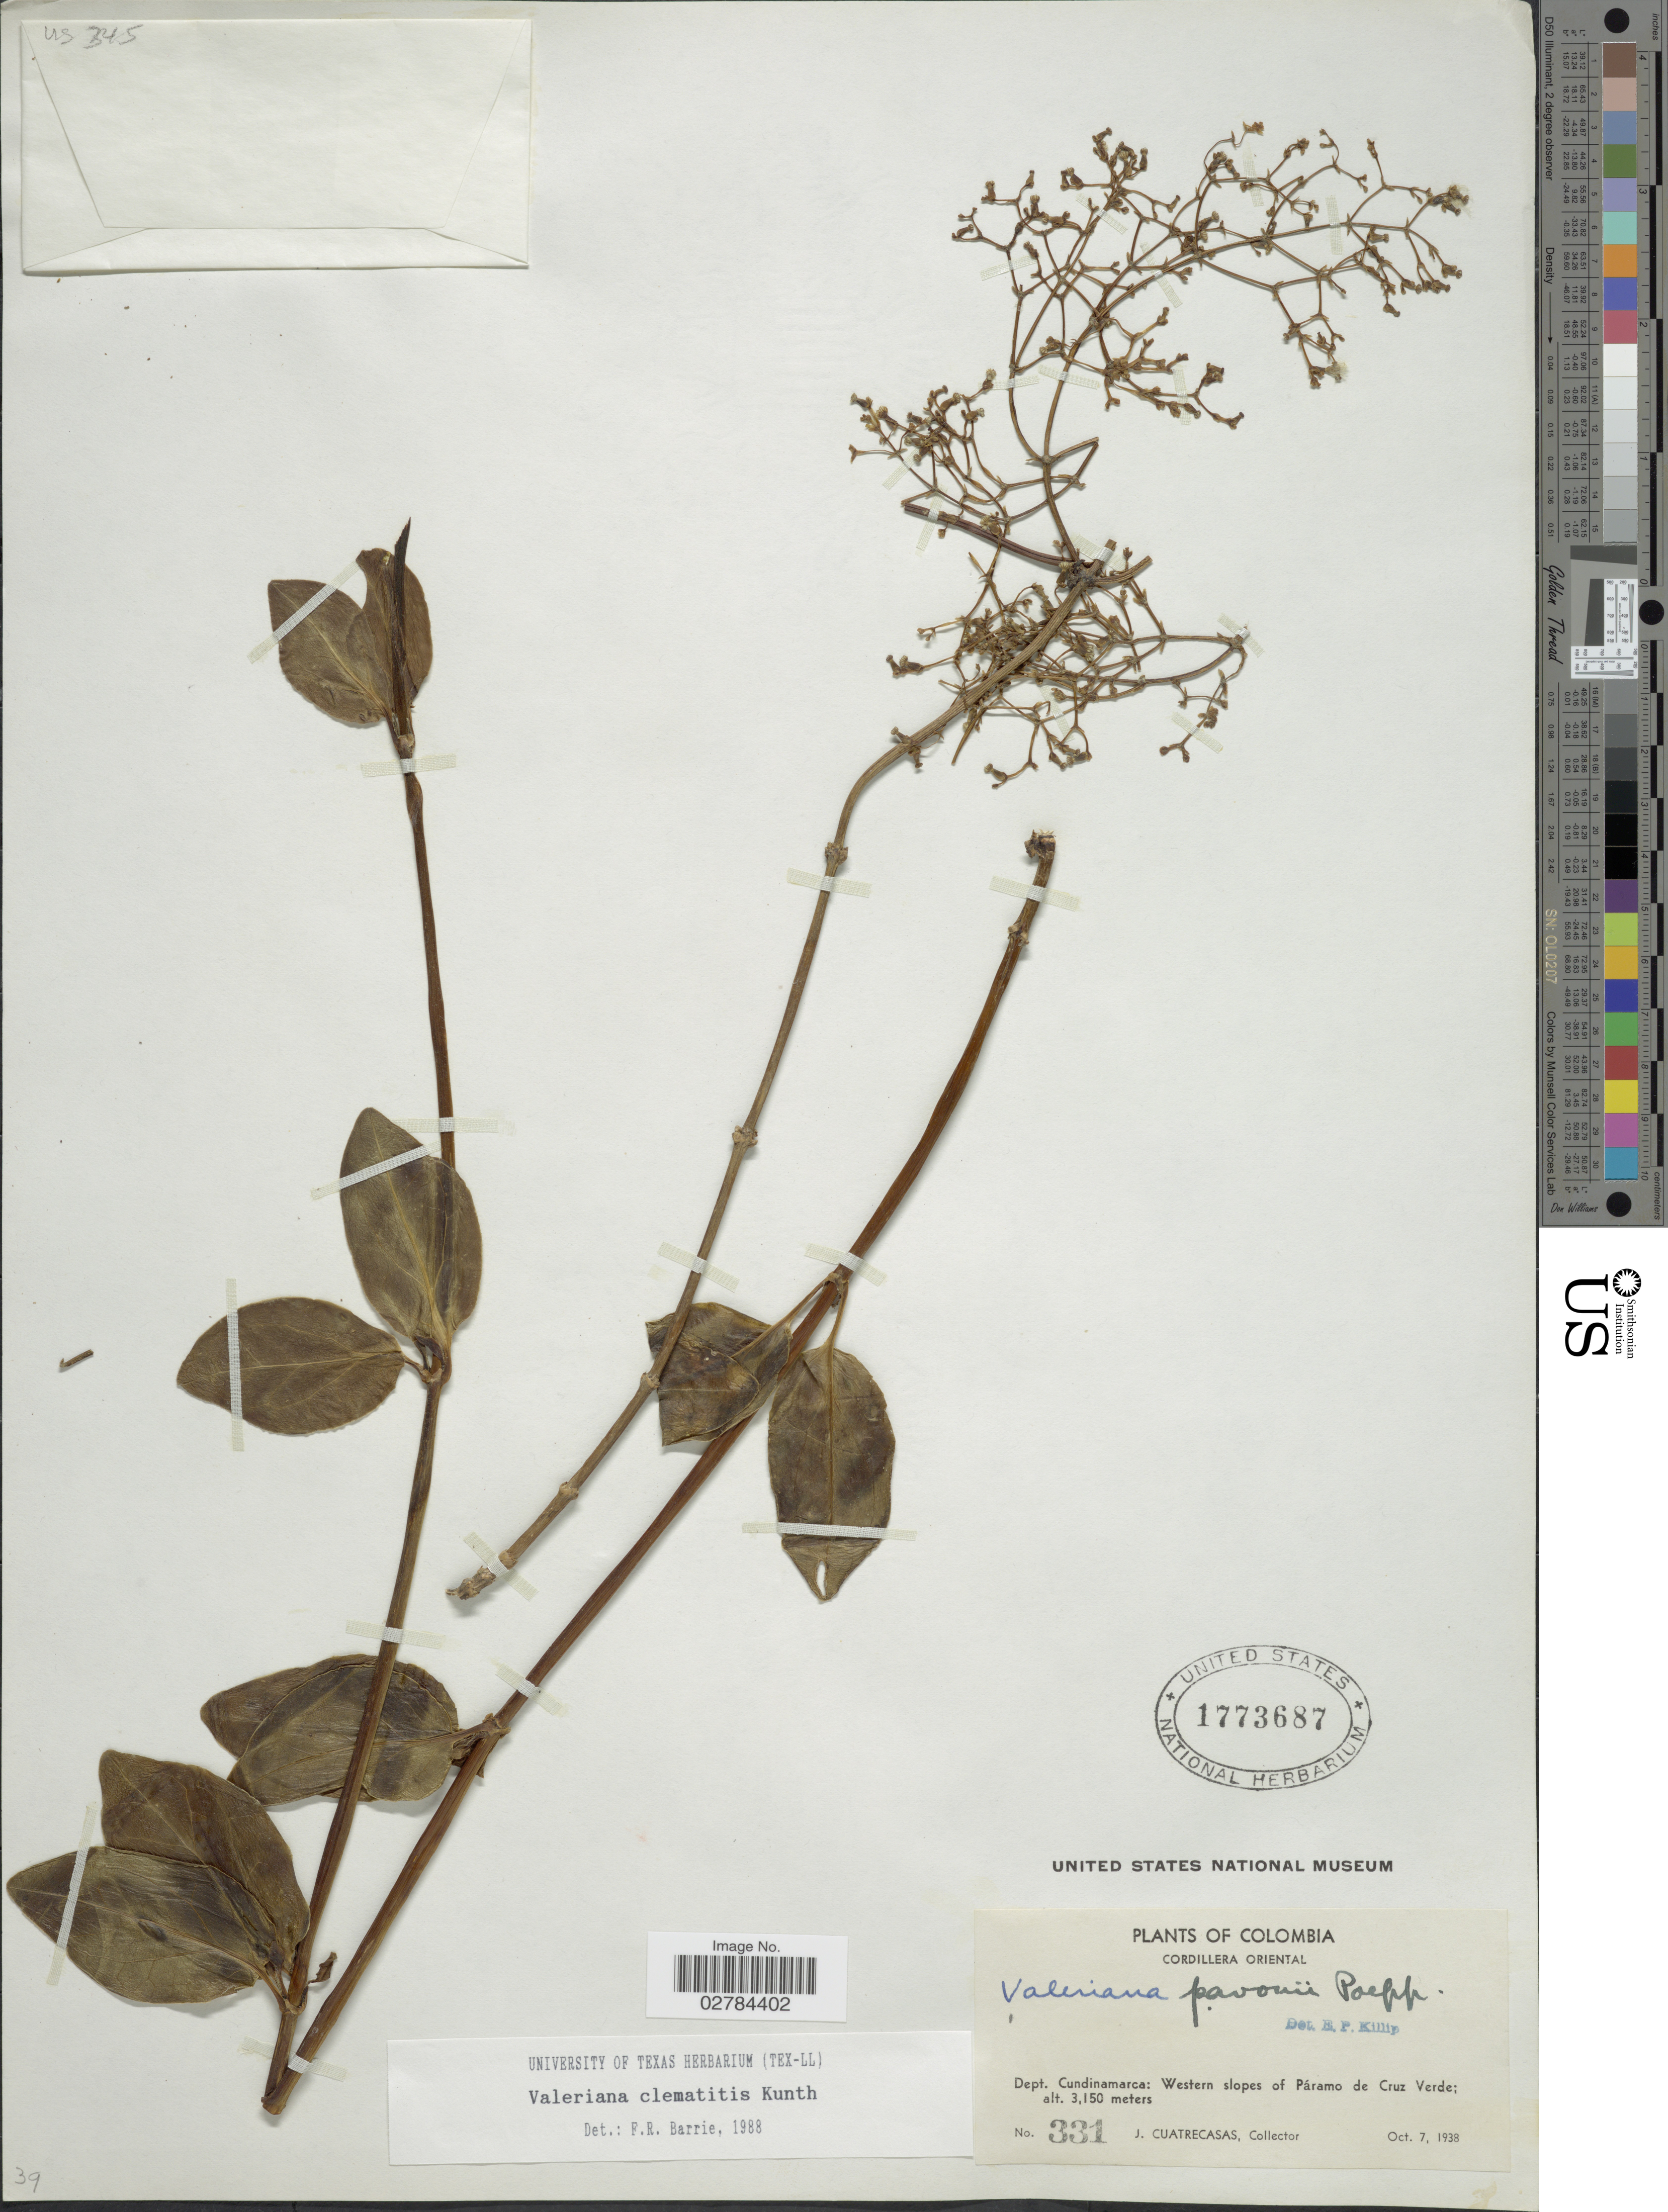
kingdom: Plantae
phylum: Tracheophyta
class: Magnoliopsida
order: Dipsacales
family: Caprifoliaceae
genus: Valeriana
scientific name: Valeriana clematitis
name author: Kunth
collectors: J. Cuatrecasas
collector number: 331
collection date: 1938-10-07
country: Colombia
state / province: Cundinamarca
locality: Cordillera Oriental. Dept. Cundinamarca: Western slopes of Páramo de Cruz Verde.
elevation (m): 3150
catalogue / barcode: US 1773687